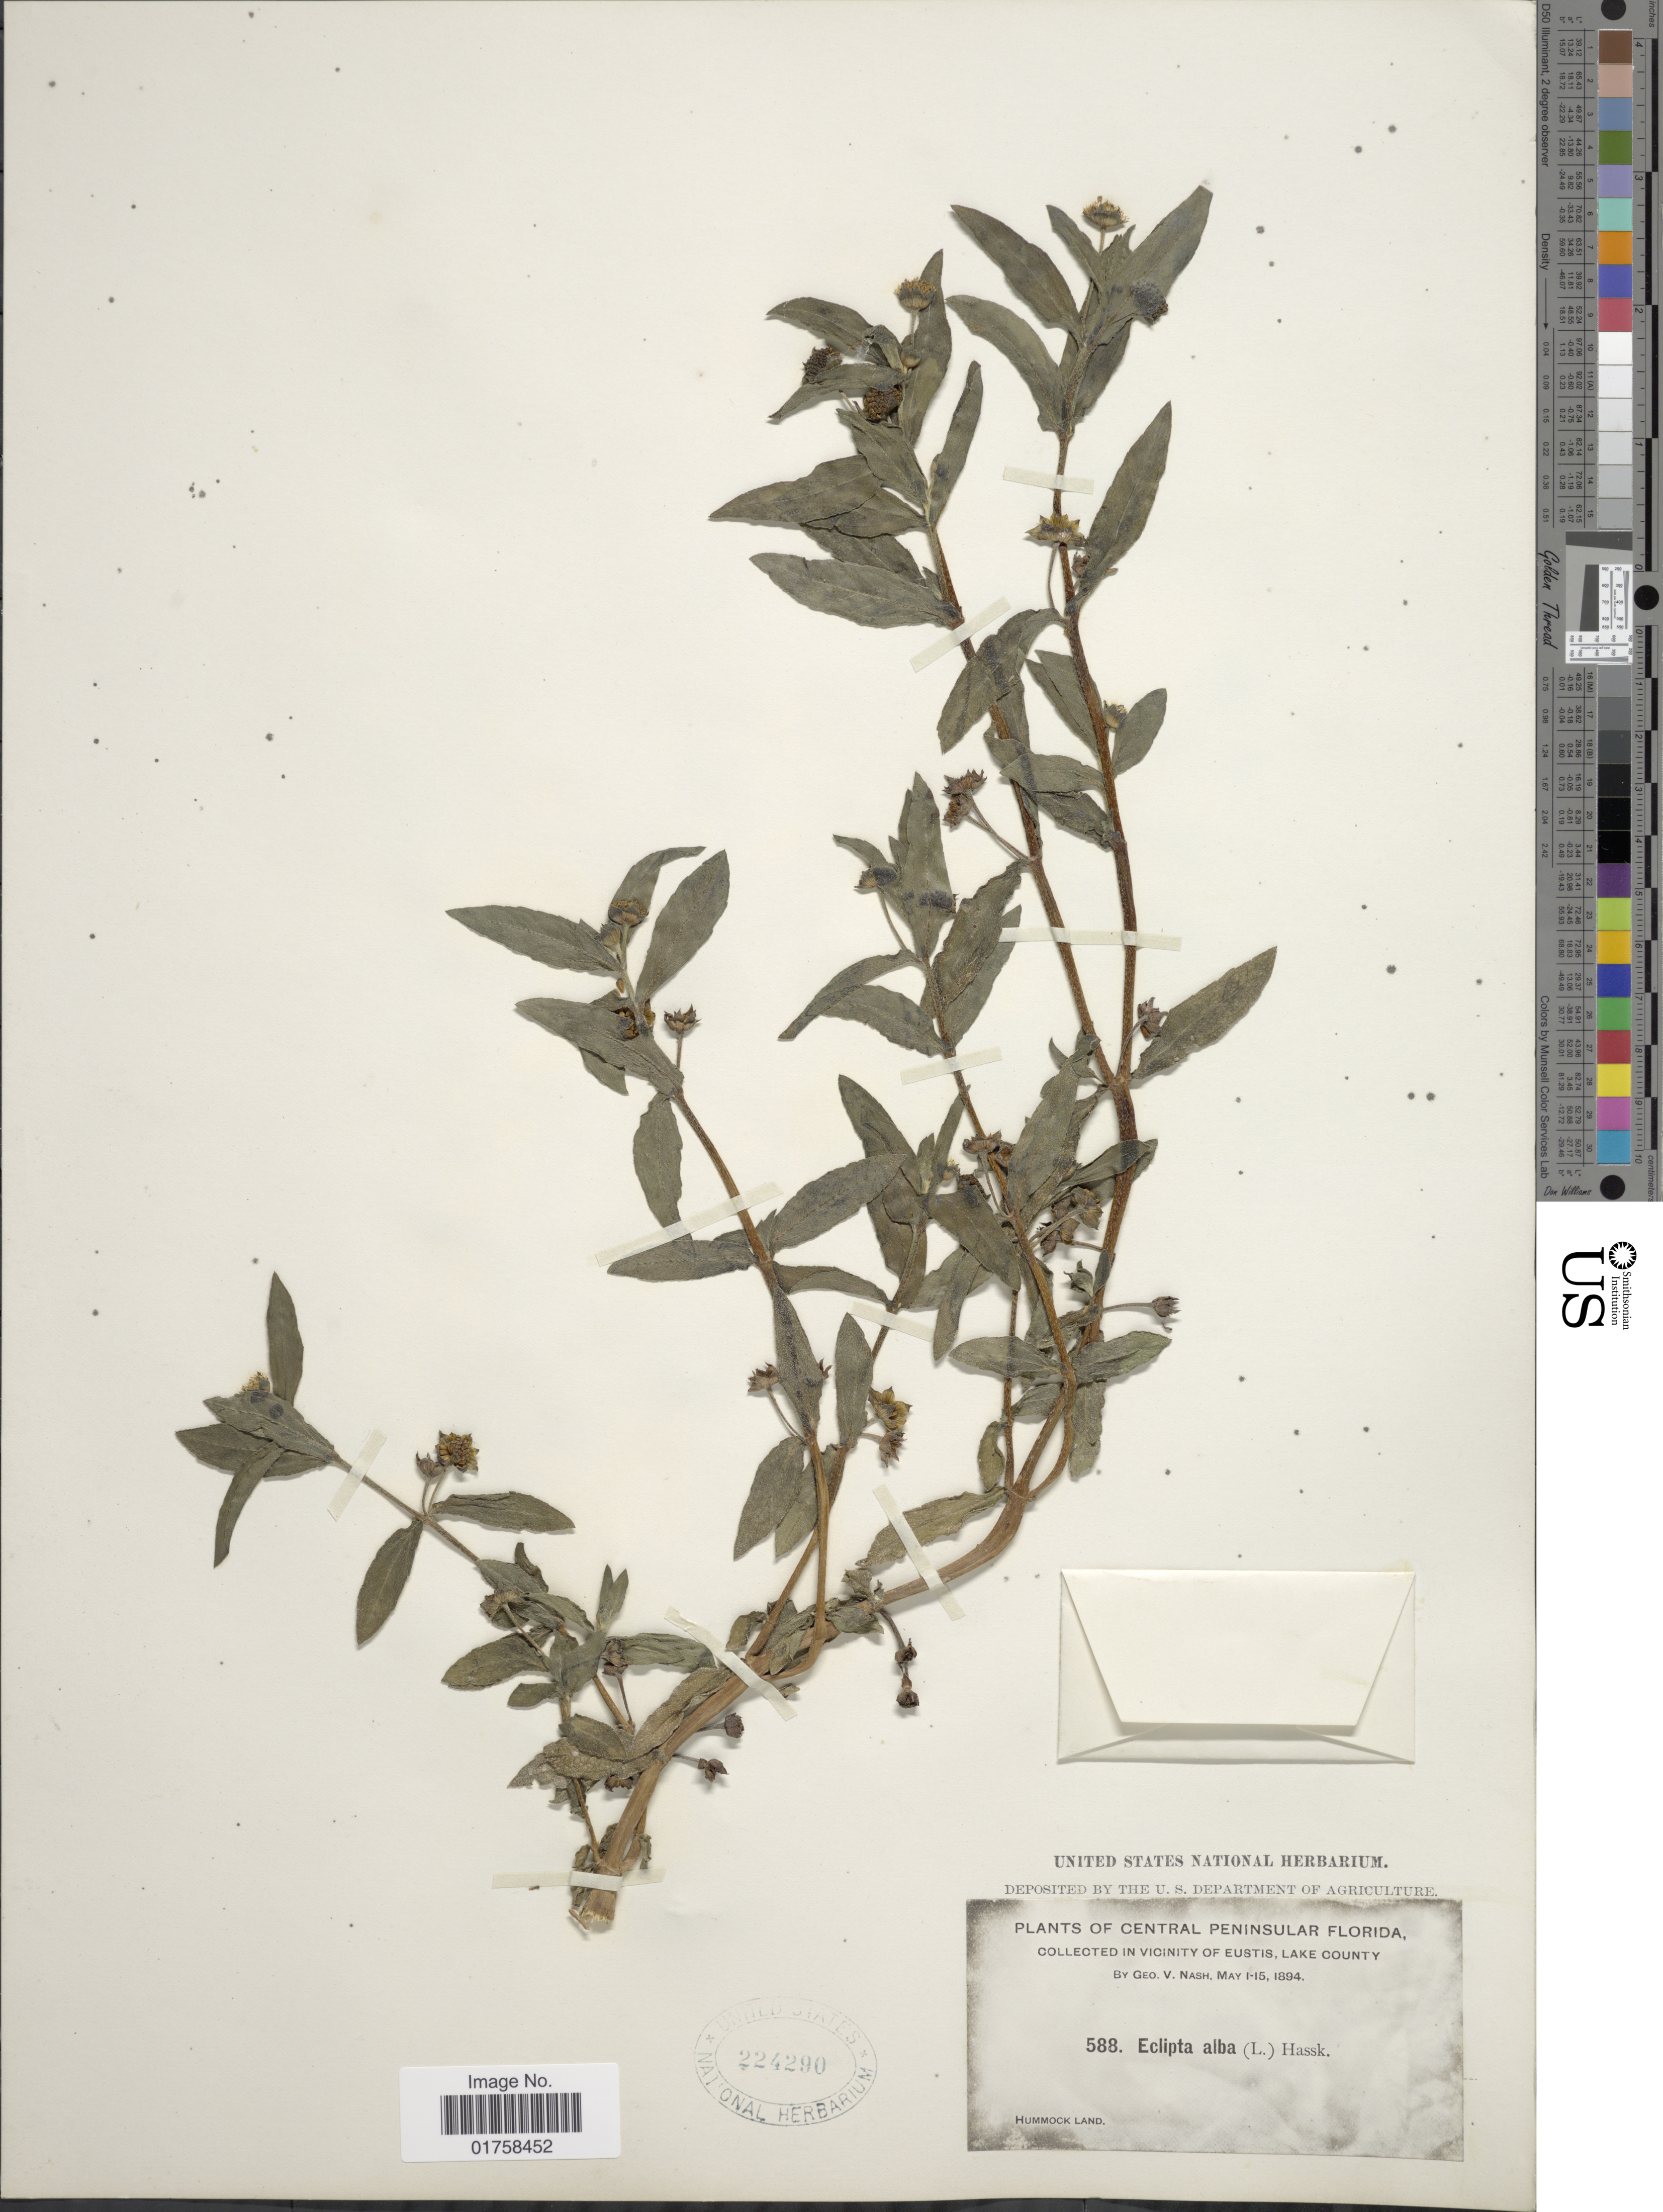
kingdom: Plantae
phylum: Tracheophyta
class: Magnoliopsida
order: Asterales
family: Asteraceae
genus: Eclipta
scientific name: Eclipta alba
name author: (L.) Hassk.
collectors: G. V. Nash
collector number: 588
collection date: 1894-05-01/1894-05-15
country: United States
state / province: Florida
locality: Peninsular Florida. in vicinity of Eustis, Lake County.Hummock Land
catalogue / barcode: US 224290